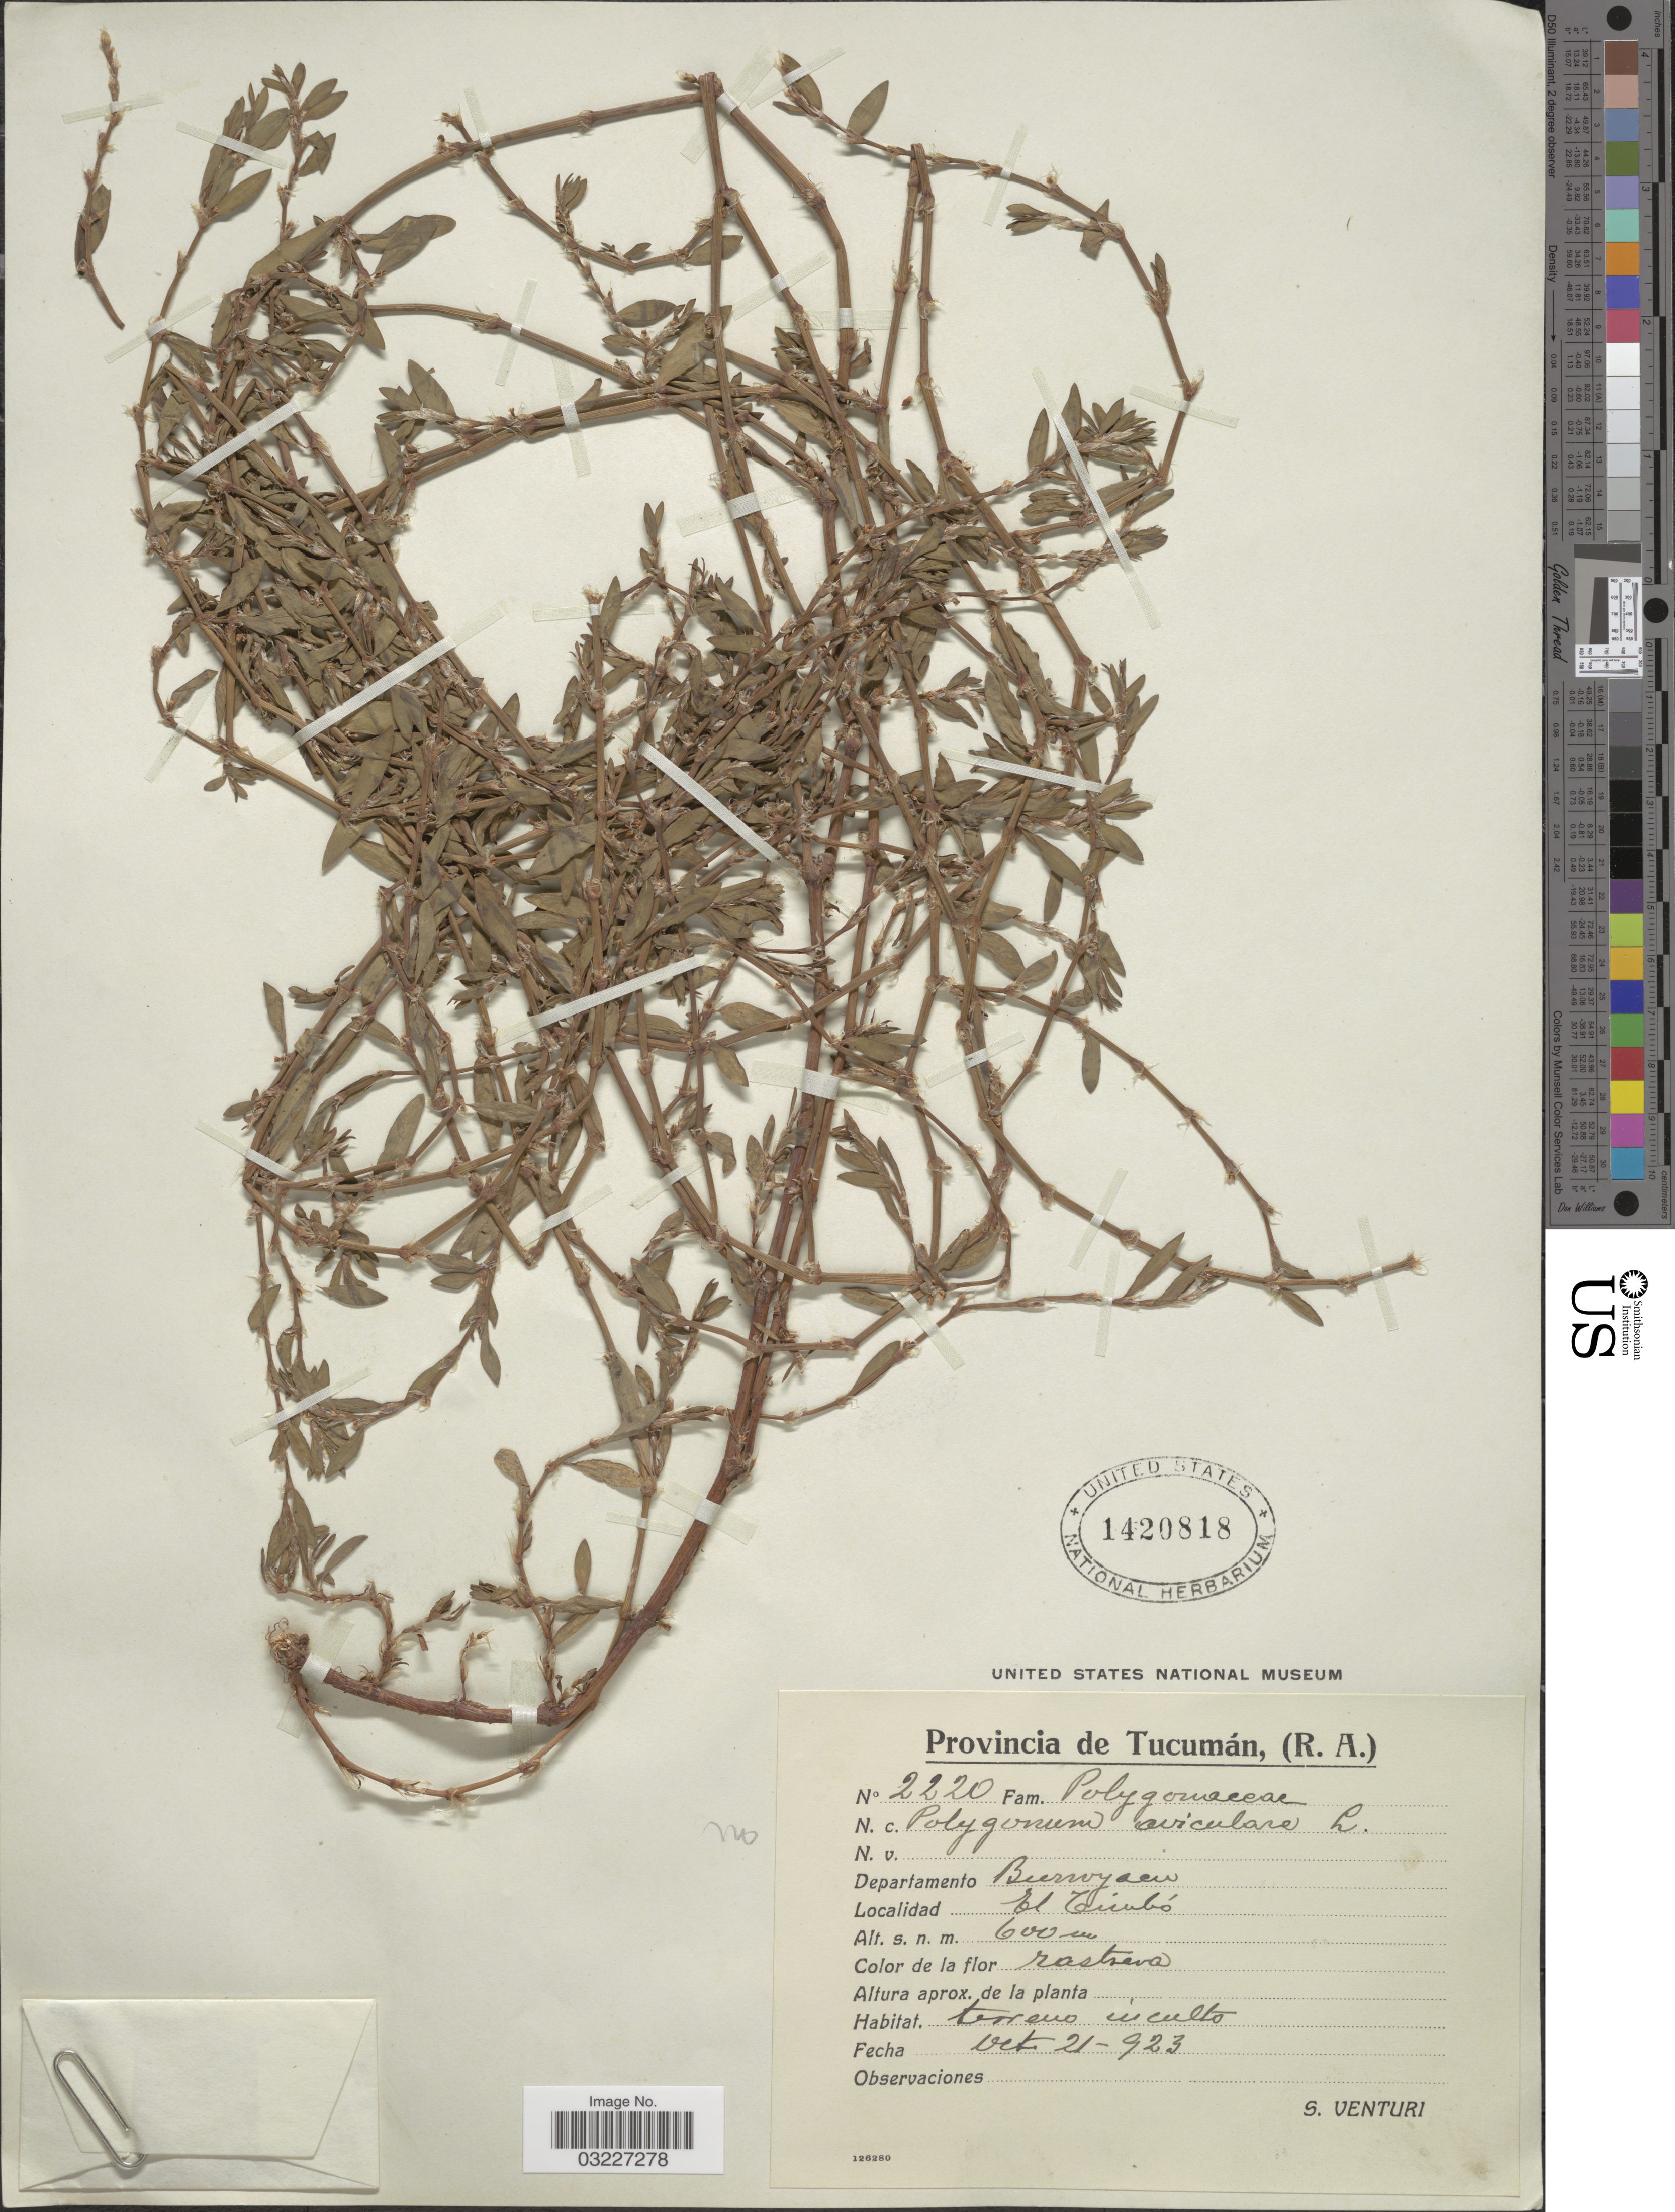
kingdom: Plantae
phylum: Tracheophyta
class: Magnoliopsida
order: Caryophyllales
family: Polygonaceae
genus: Polygonum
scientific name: Polygonum sp.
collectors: S. Venturi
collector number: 2220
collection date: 1923-10-21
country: Argentina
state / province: Tucuman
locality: Departamento Burroyacu. El Timbó.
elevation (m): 600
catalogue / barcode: US 1420818